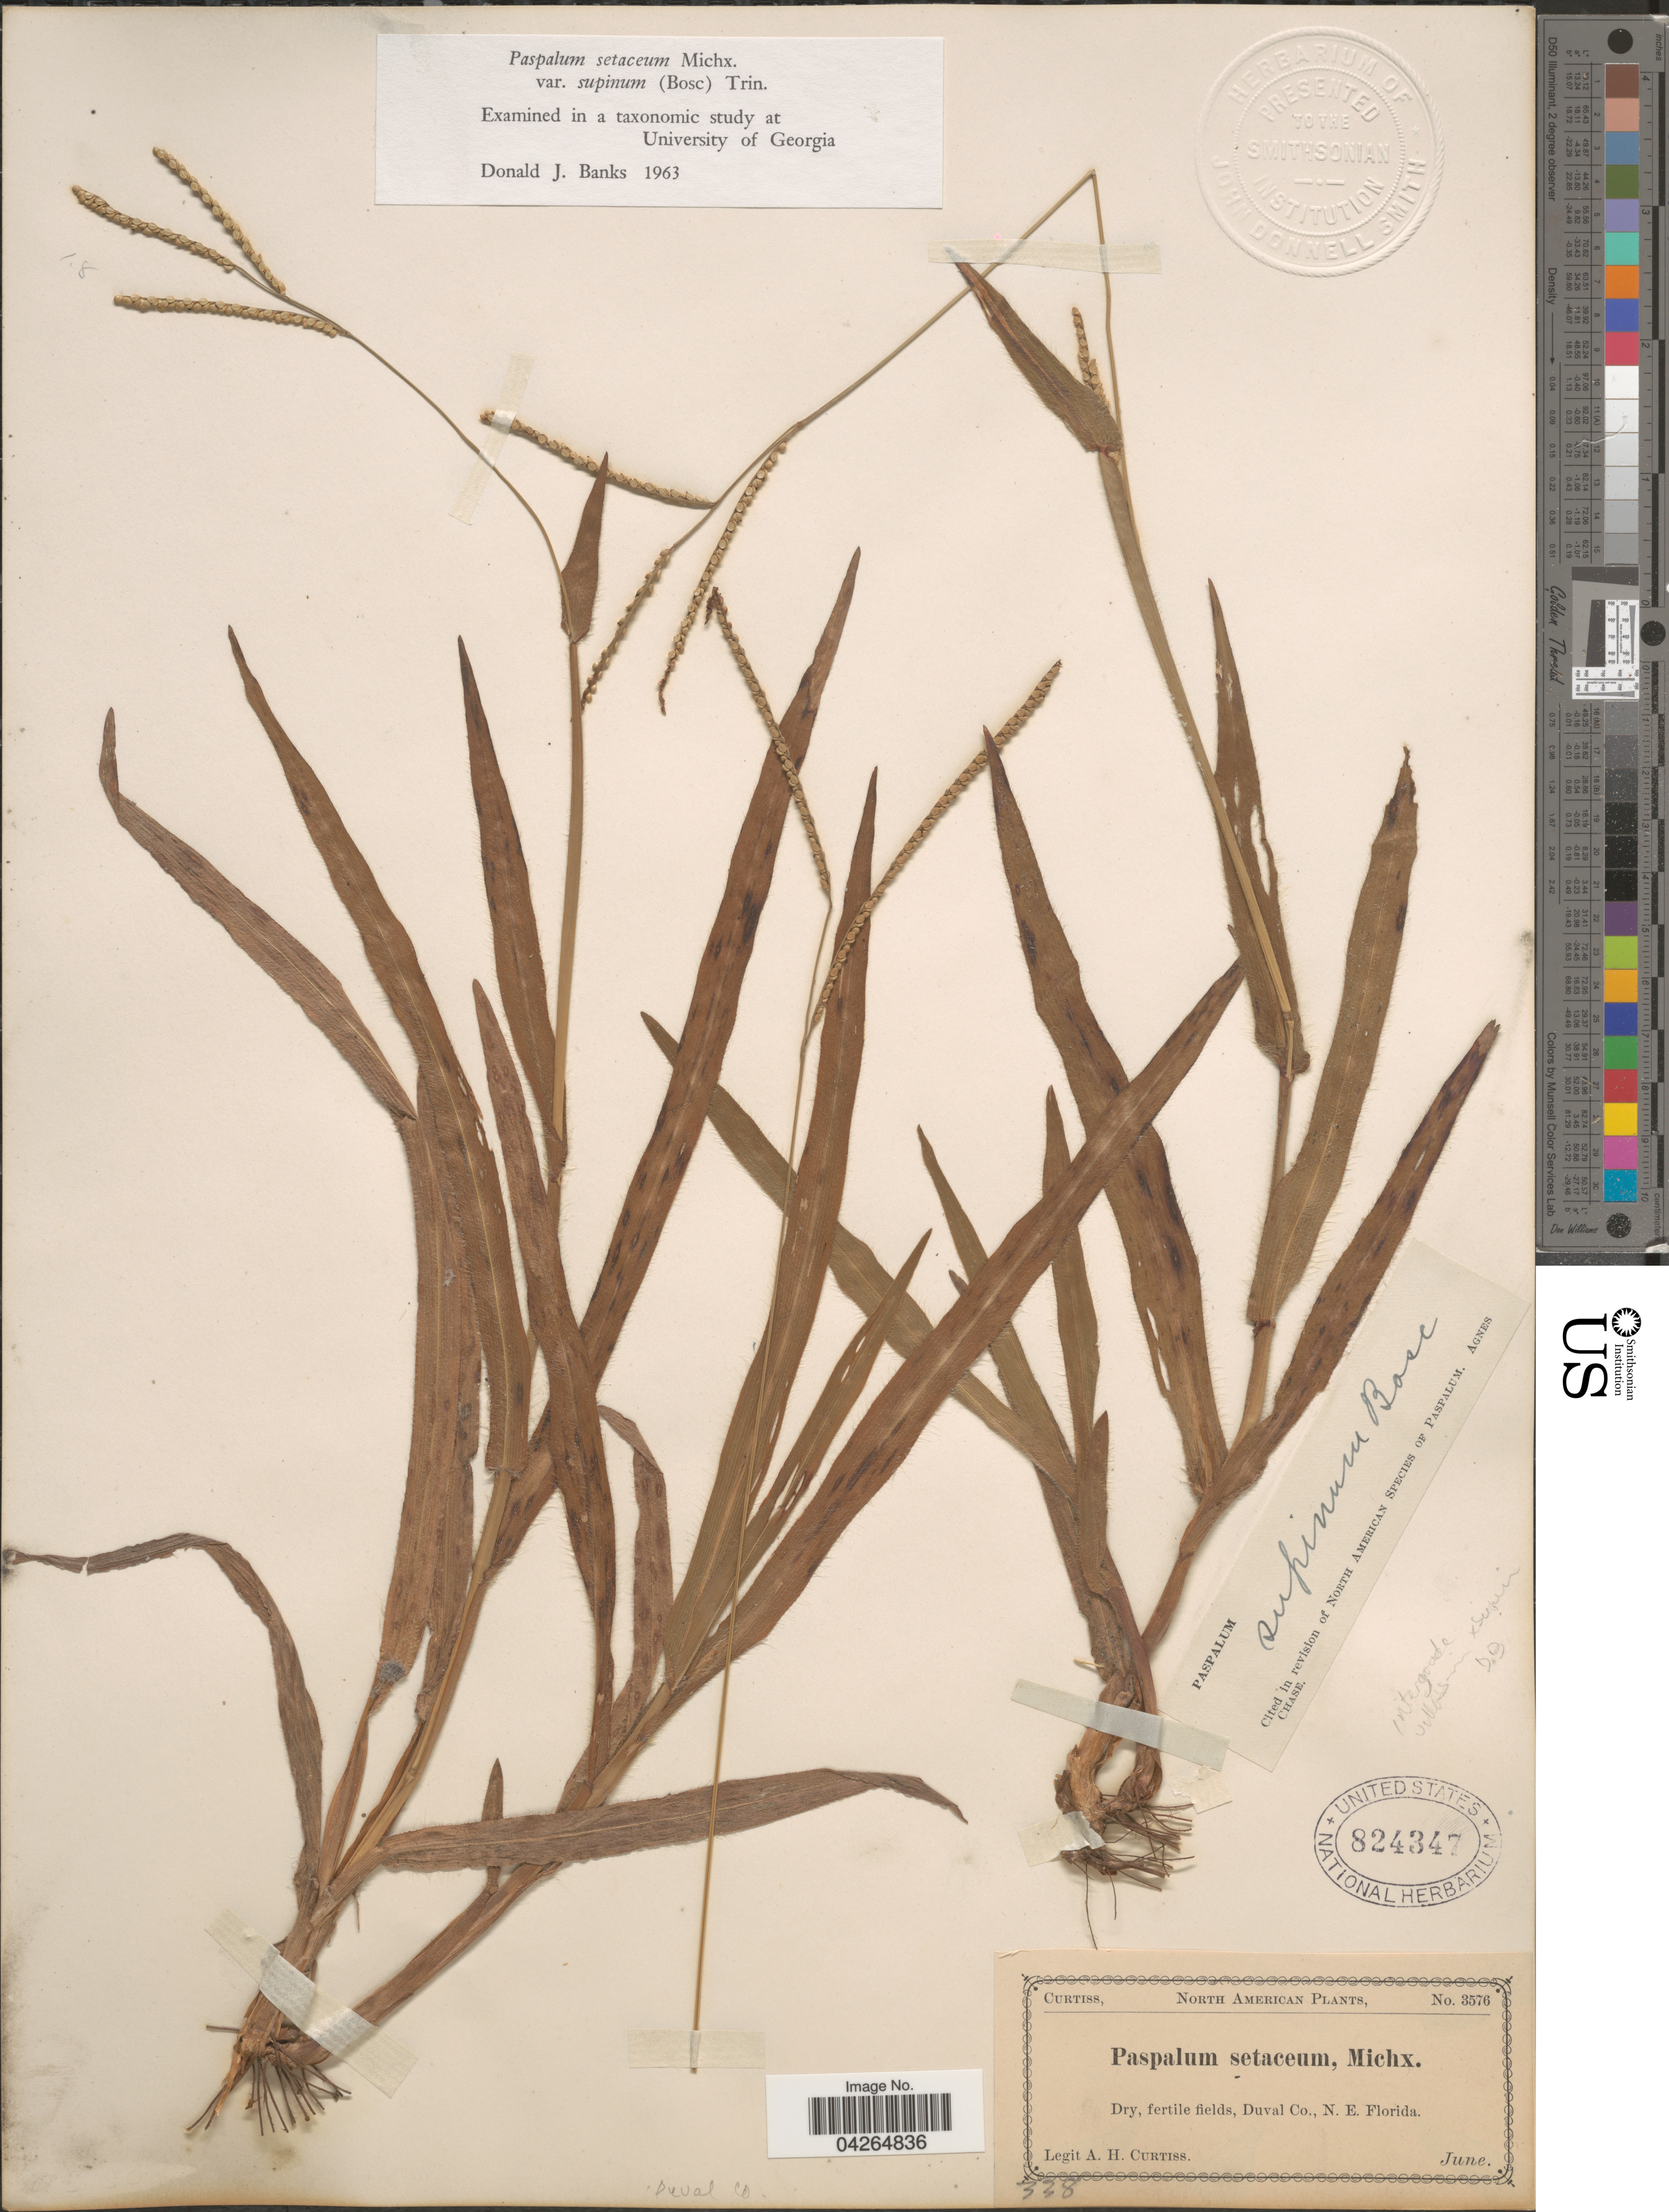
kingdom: Plantae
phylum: Tracheophyta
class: Liliopsida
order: Poales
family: Poaceae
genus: Paspalum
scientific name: Paspalum setaceum var. supinum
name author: (Bosc ex Poir.) Trin.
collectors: A. H. Curtiss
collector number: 3576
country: United States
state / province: Florida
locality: Dry, fertile fields, Duval Co., N.E. Florida.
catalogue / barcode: US 824347